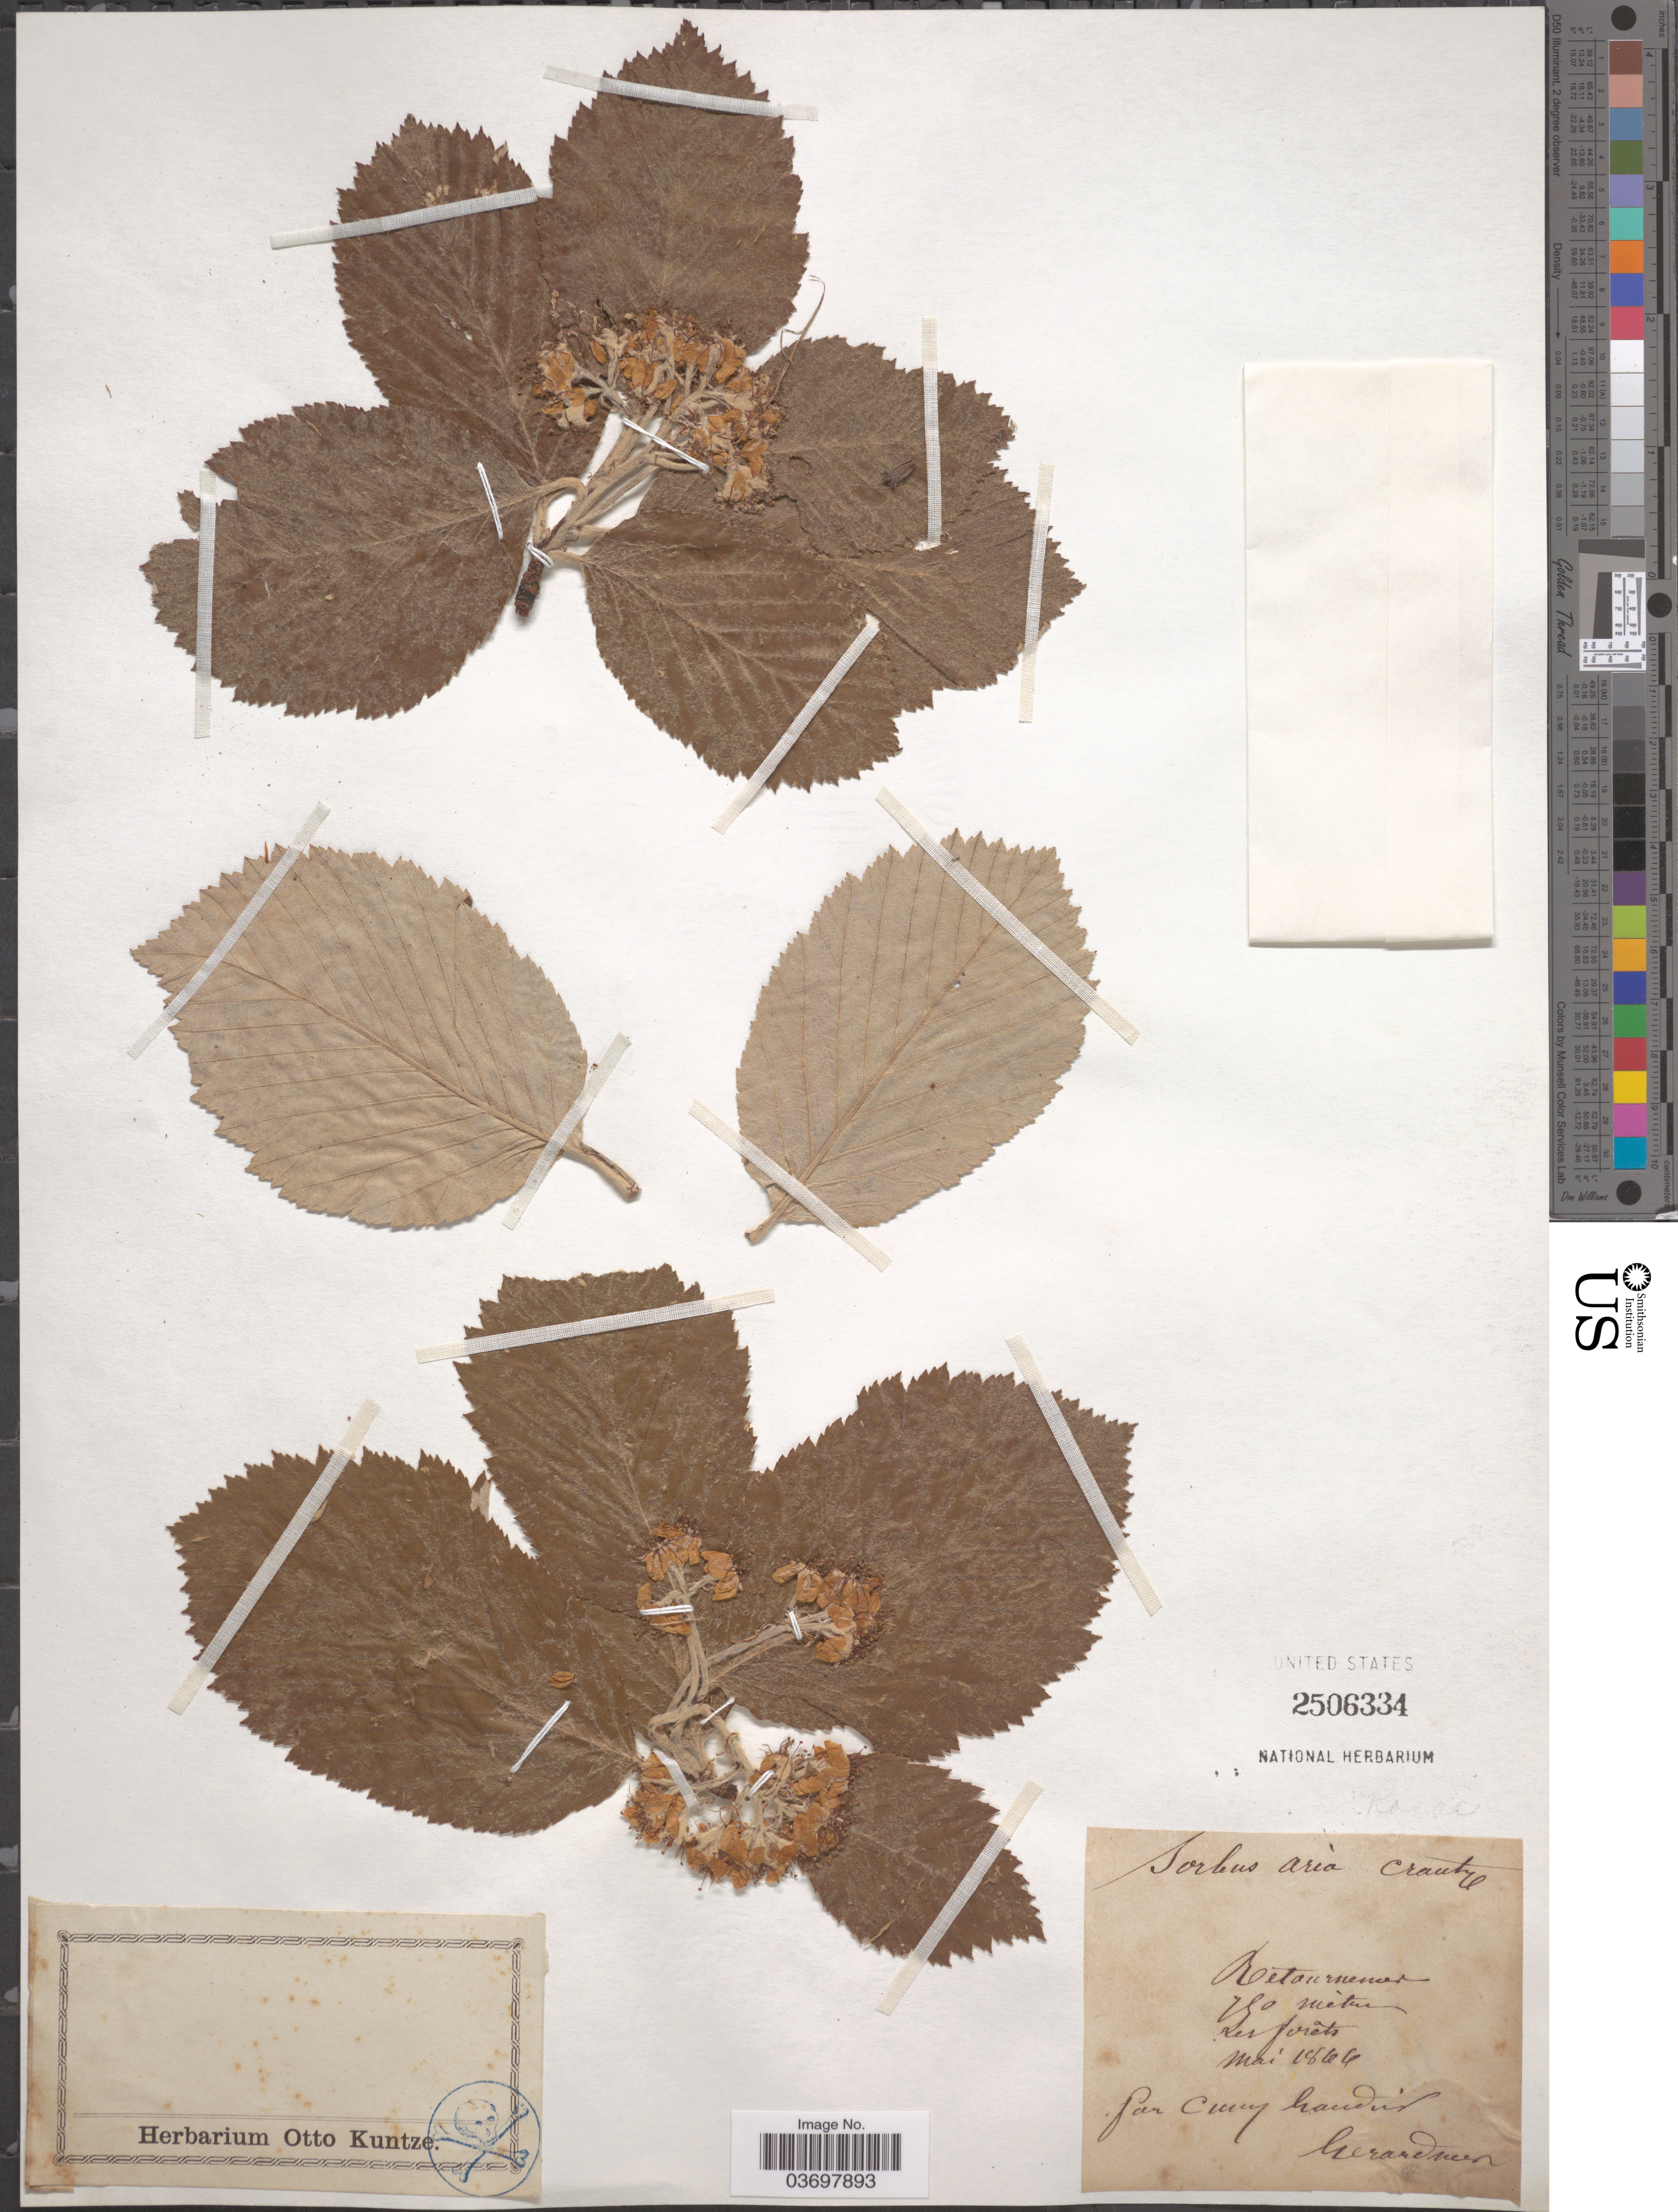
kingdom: Plantae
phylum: Tracheophyta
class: Magnoliopsida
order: Rosales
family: Rosaceae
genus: Sorbus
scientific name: Sorbus aria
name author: (L.) Crantz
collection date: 1866-05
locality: Betanmenier [unsure placement]. Par Cuny Gandur. [interpreted]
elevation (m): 750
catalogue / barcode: US 2506334